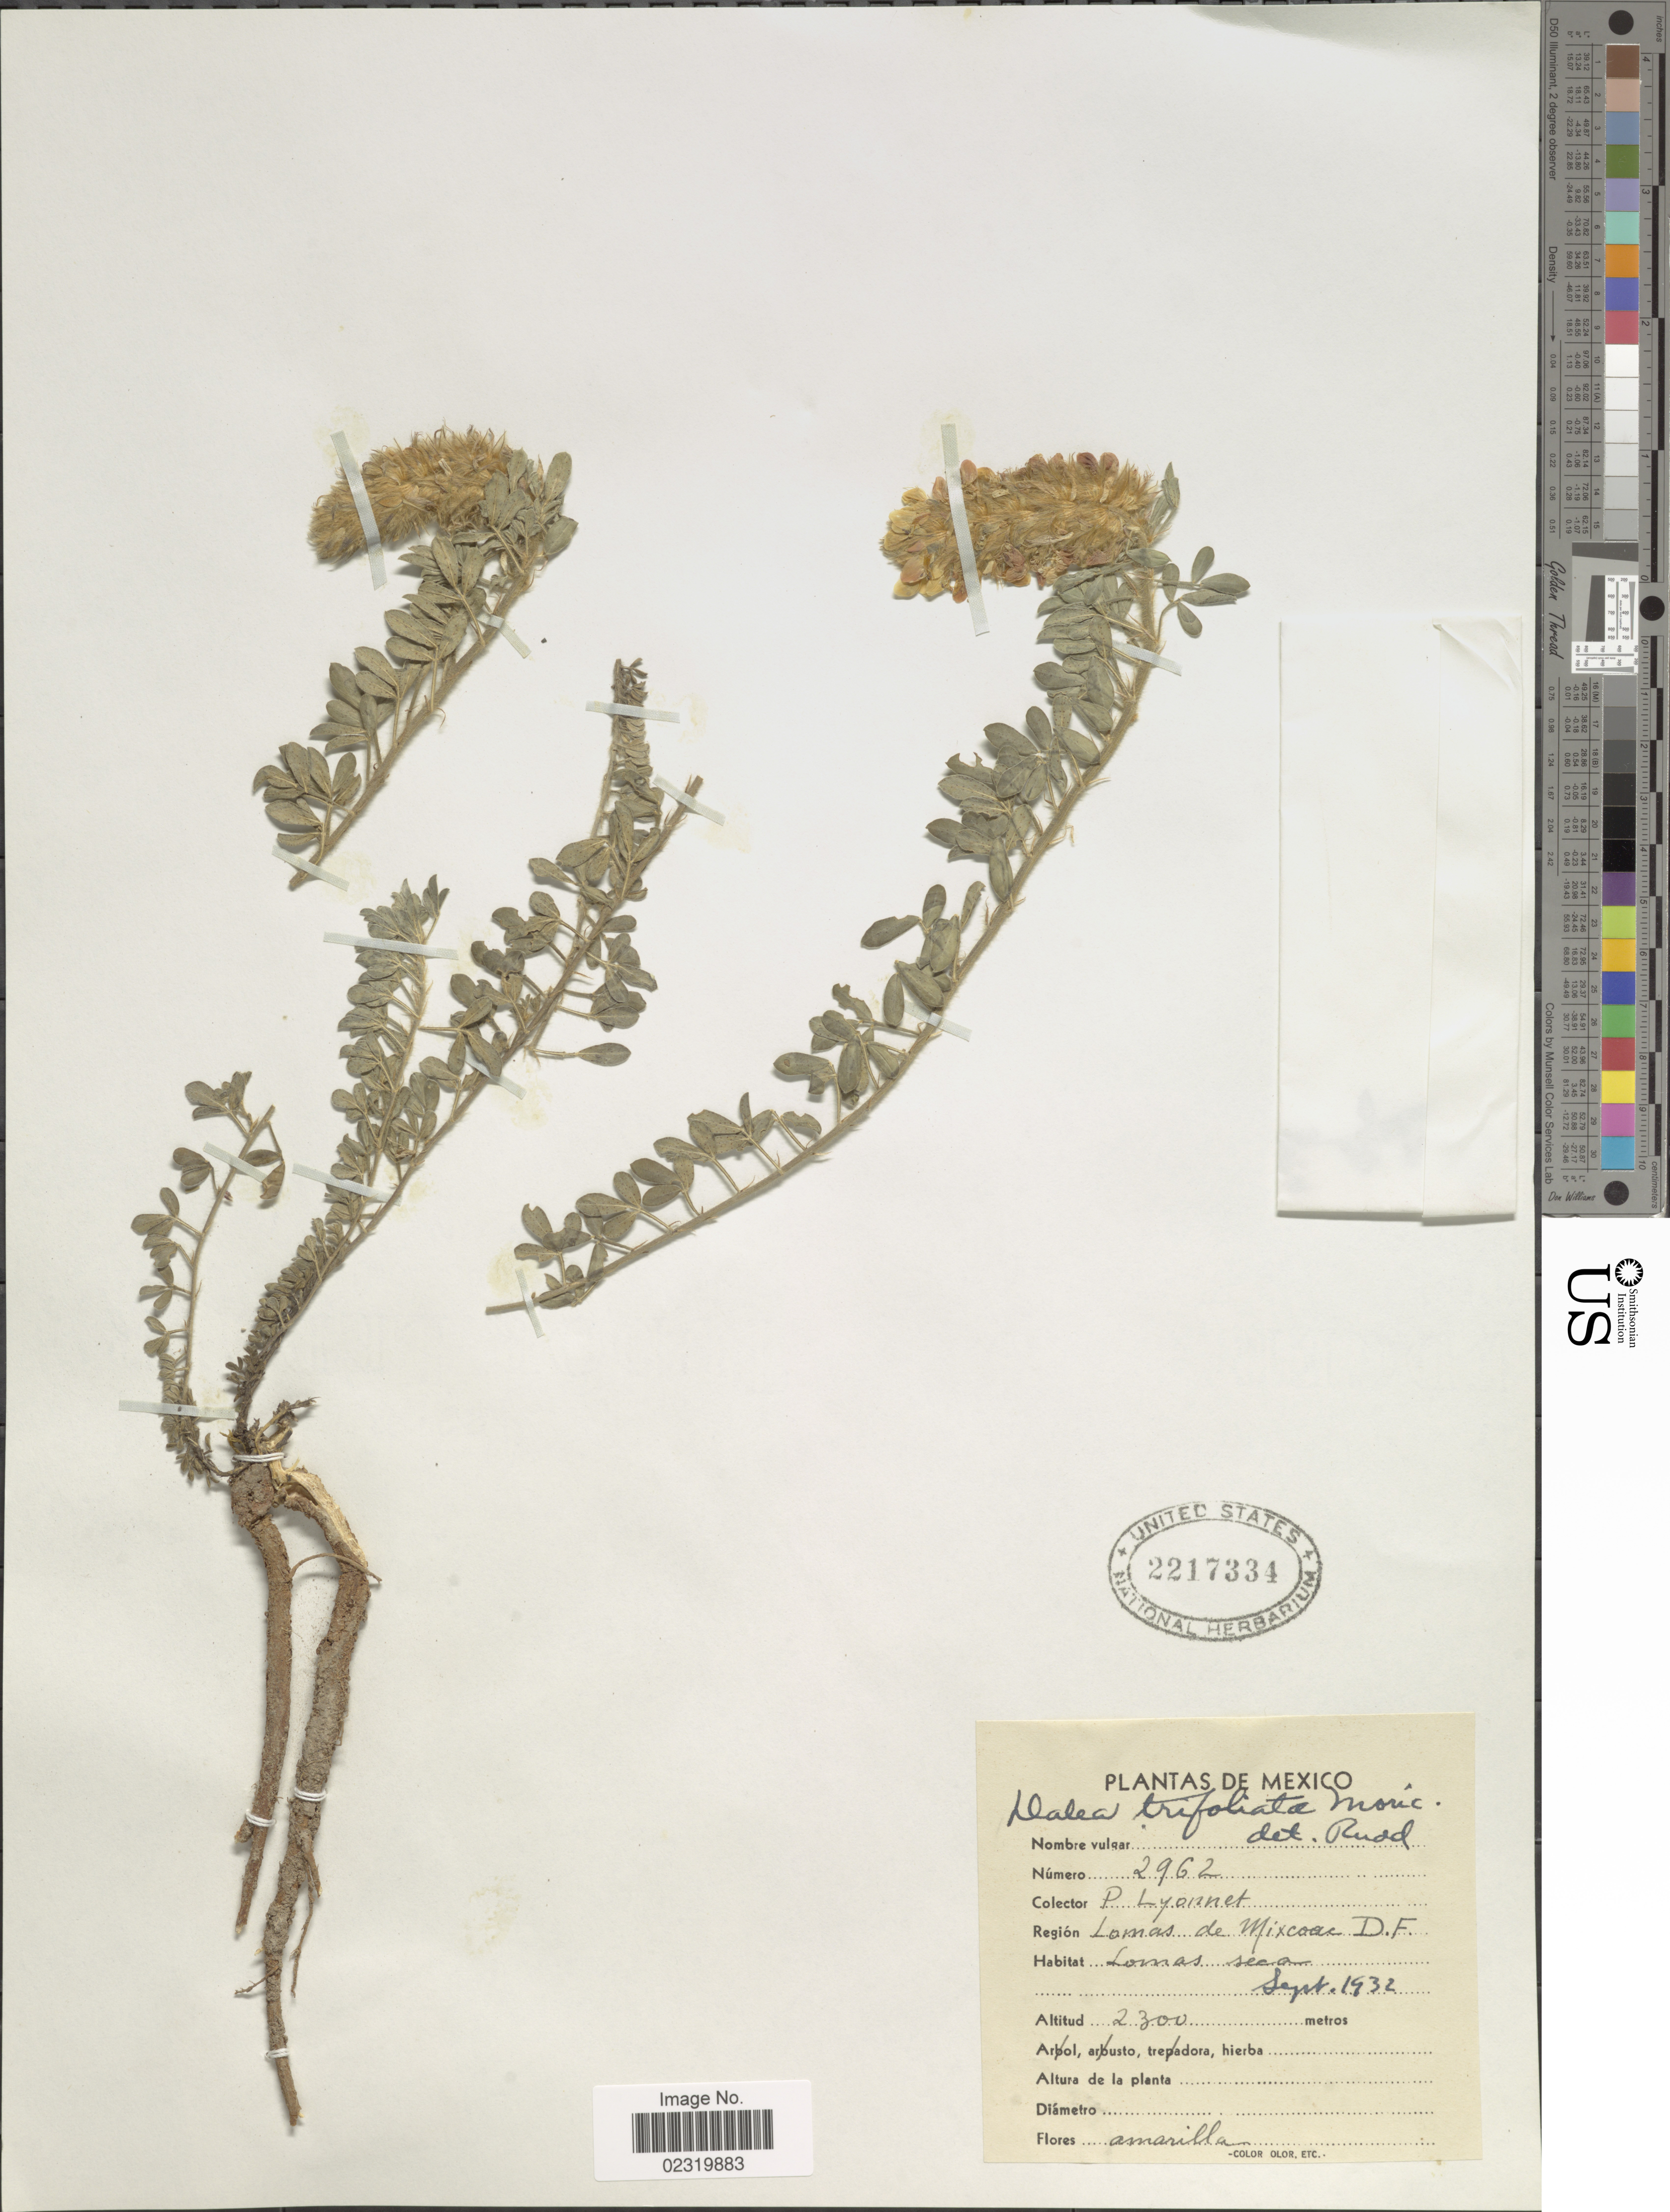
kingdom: Plantae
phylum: Tracheophyta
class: Magnoliopsida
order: Fabales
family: Fabaceae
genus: Dalea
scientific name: Dalea prostrata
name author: Ortega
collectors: P. Lyonnet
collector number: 2962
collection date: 1932-09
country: Mexico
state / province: Distrito Federal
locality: Lomas de Mixcoac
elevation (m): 2300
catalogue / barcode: US 2217334